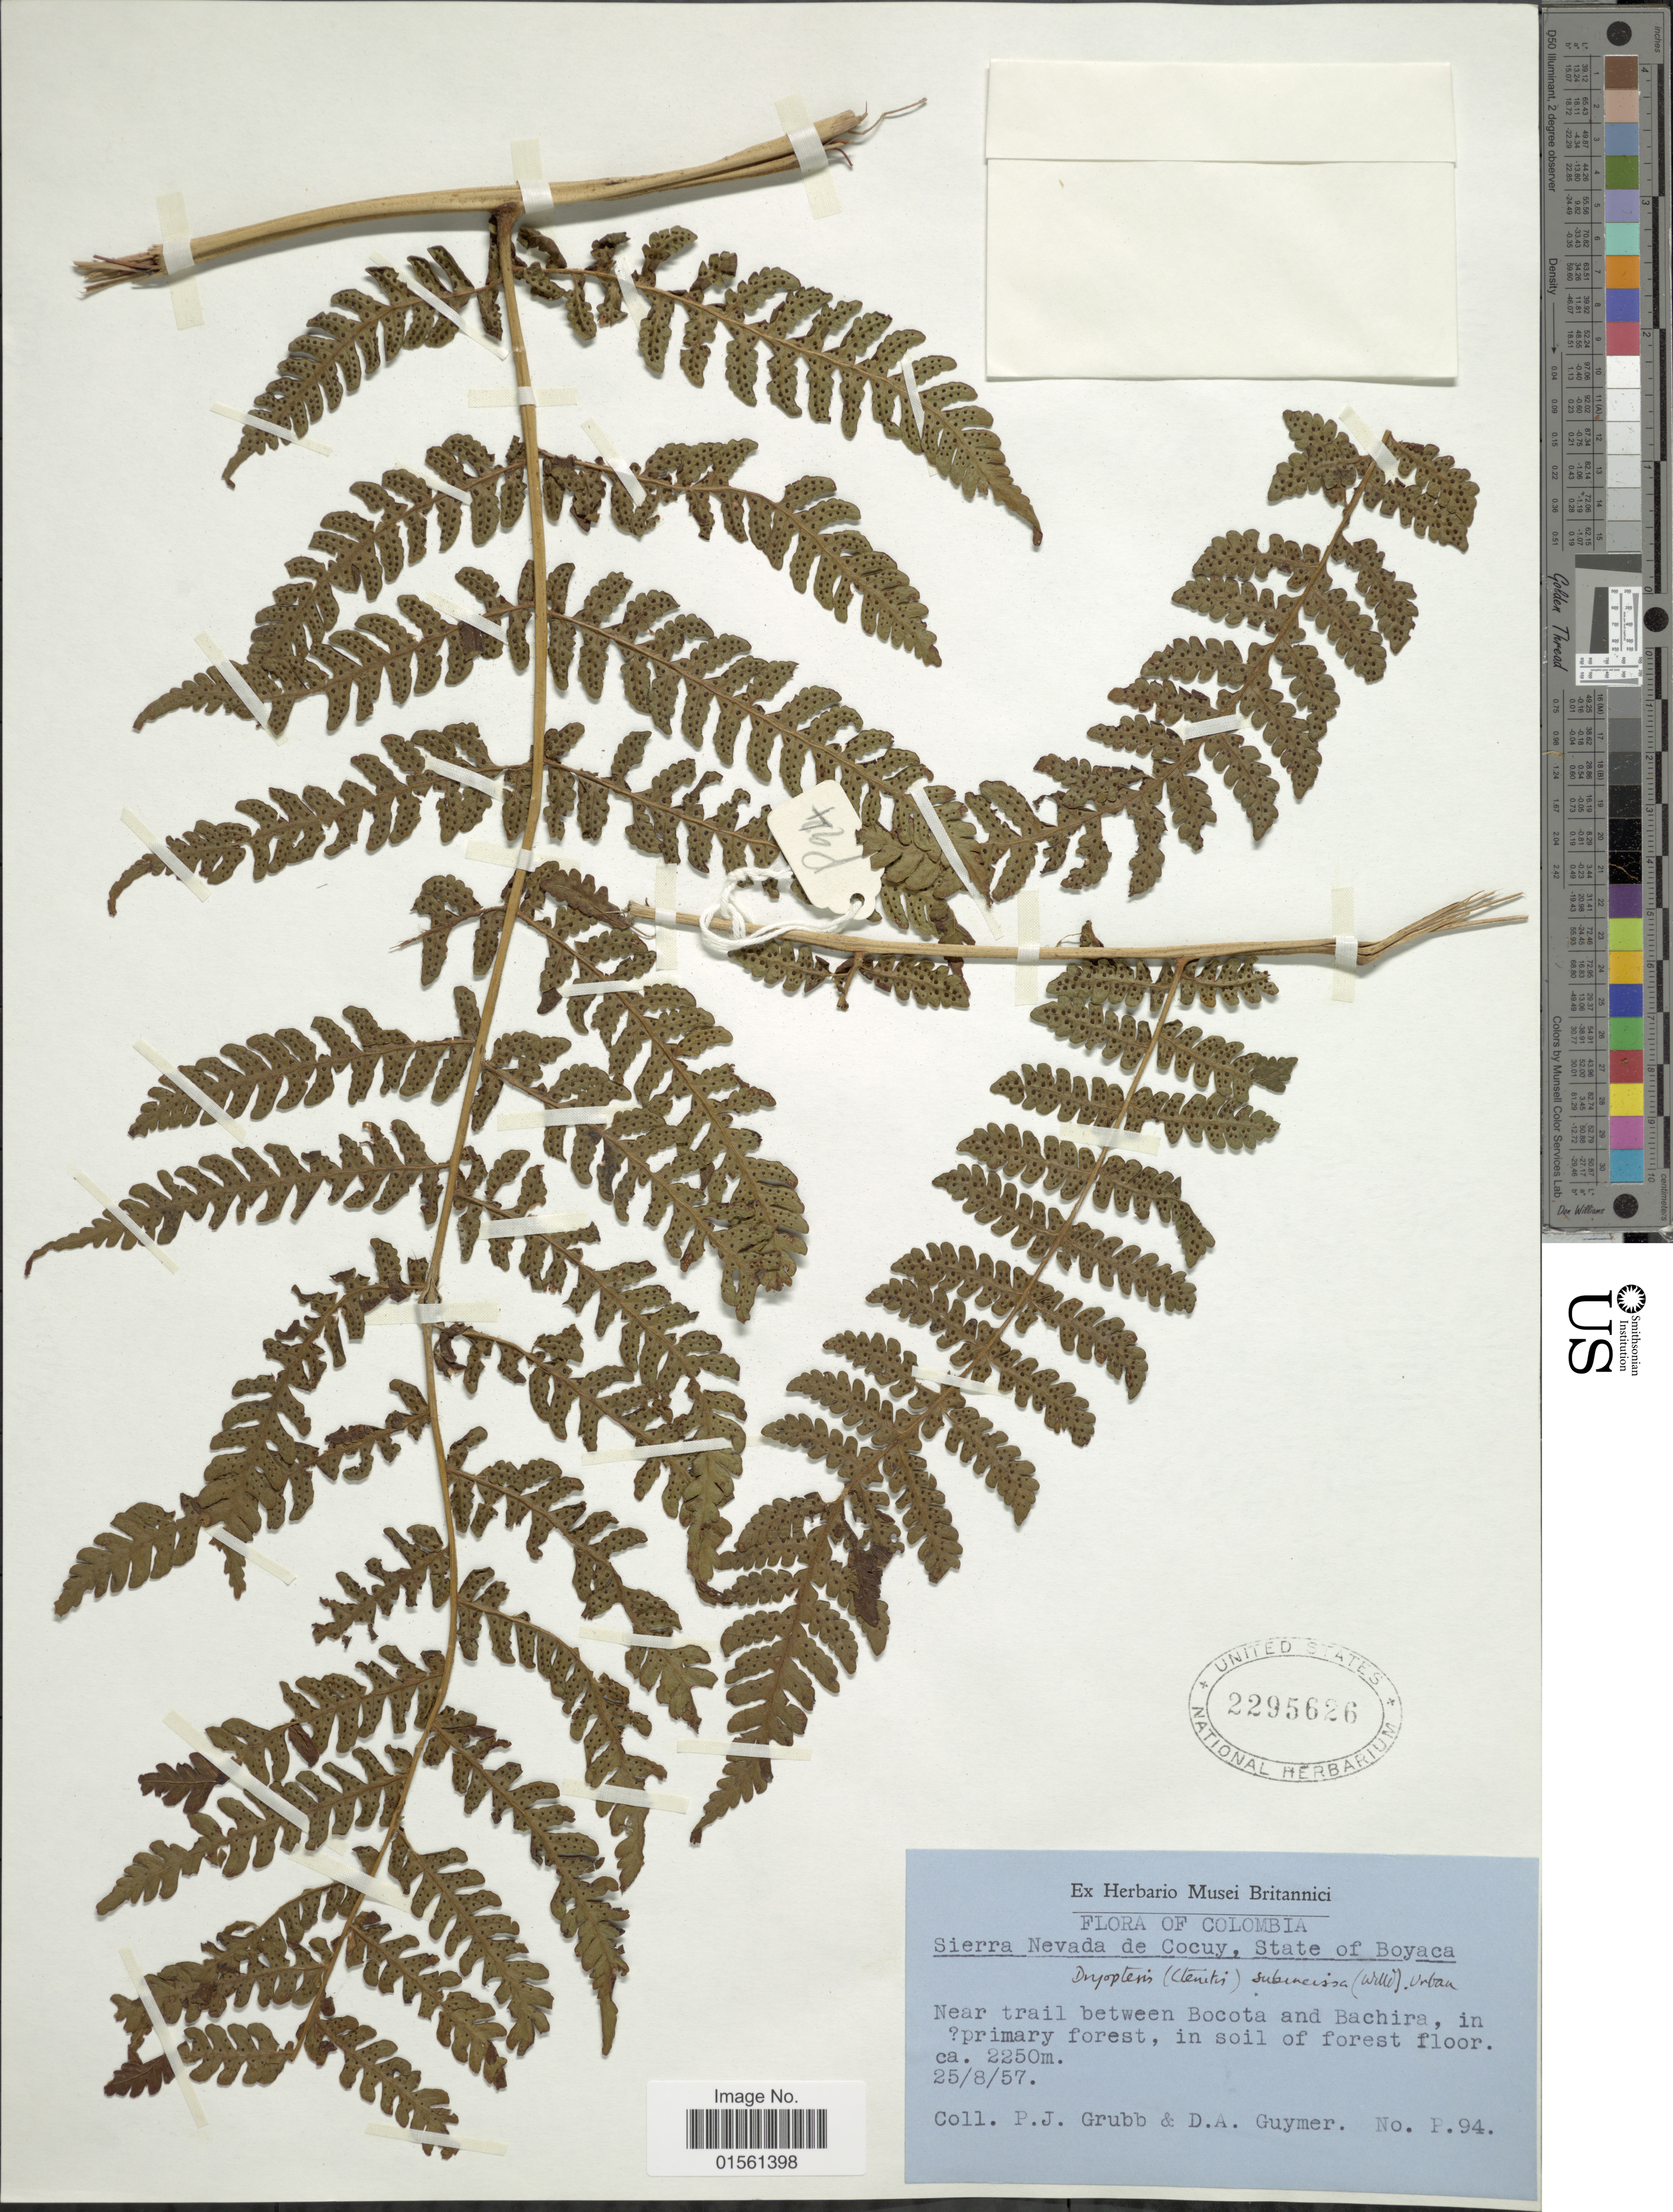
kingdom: Plantae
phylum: Tracheophyta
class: Polypodiopsida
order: Polypodiales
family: Dryopteridaceae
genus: Megalastrum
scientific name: Megalastrum subincisum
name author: (Willd.) A.R. Sm. & R.C. Moran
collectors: P. J. Grubb & D. Guymer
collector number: P94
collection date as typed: Transcribed d/m/y: 25/8/57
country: Colombia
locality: Sierra Nevada de Cocuy, State of Boyaca, Near trail between Bocota and Bachira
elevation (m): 2250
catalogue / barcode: US 2295626